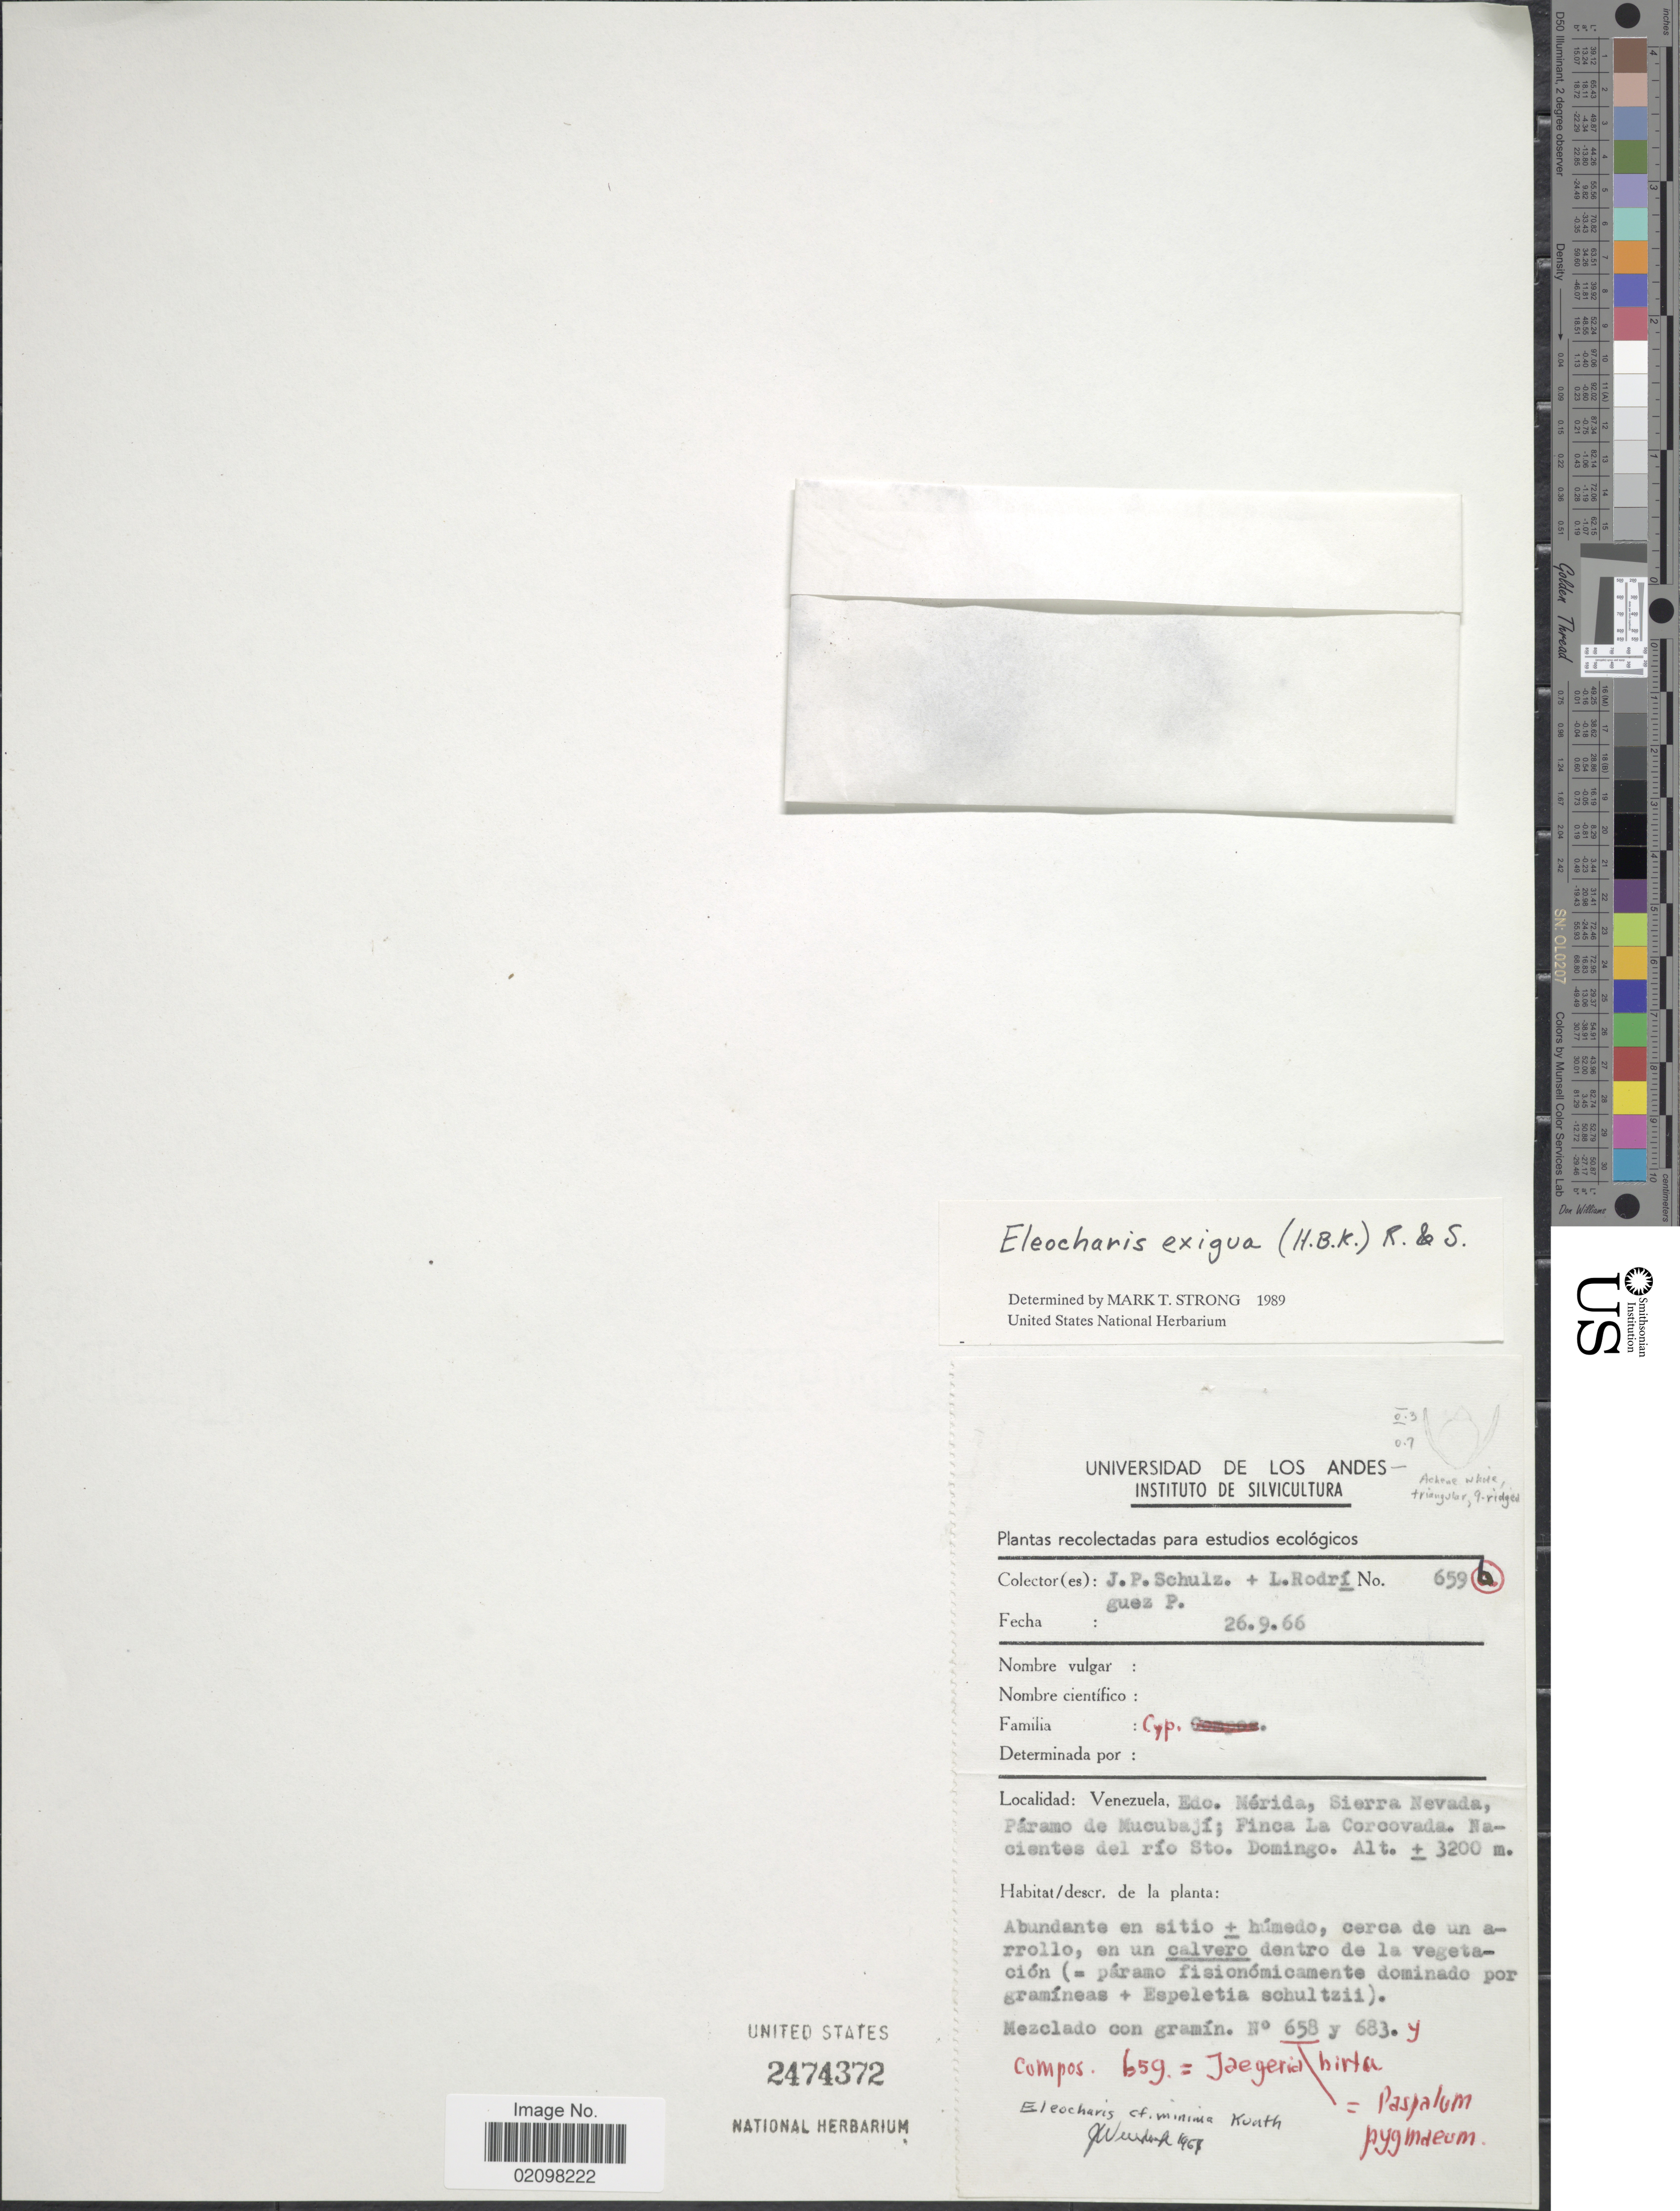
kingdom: Plantae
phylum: Tracheophyta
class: Liliopsida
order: Poales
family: Cyperaceae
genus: Eleocharis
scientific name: Eleocharis exigua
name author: (Kunth) Roem. & Schult.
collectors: J. P. Schulz & L. Rodríguez P.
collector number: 659b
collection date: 1966-09-26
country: Venezuela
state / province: Mérida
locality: Sierra Nevada, Páramo de Mucubají; Finca La Corcovada. Nacientes del río Sto. Domingo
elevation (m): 3200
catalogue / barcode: US 2474372